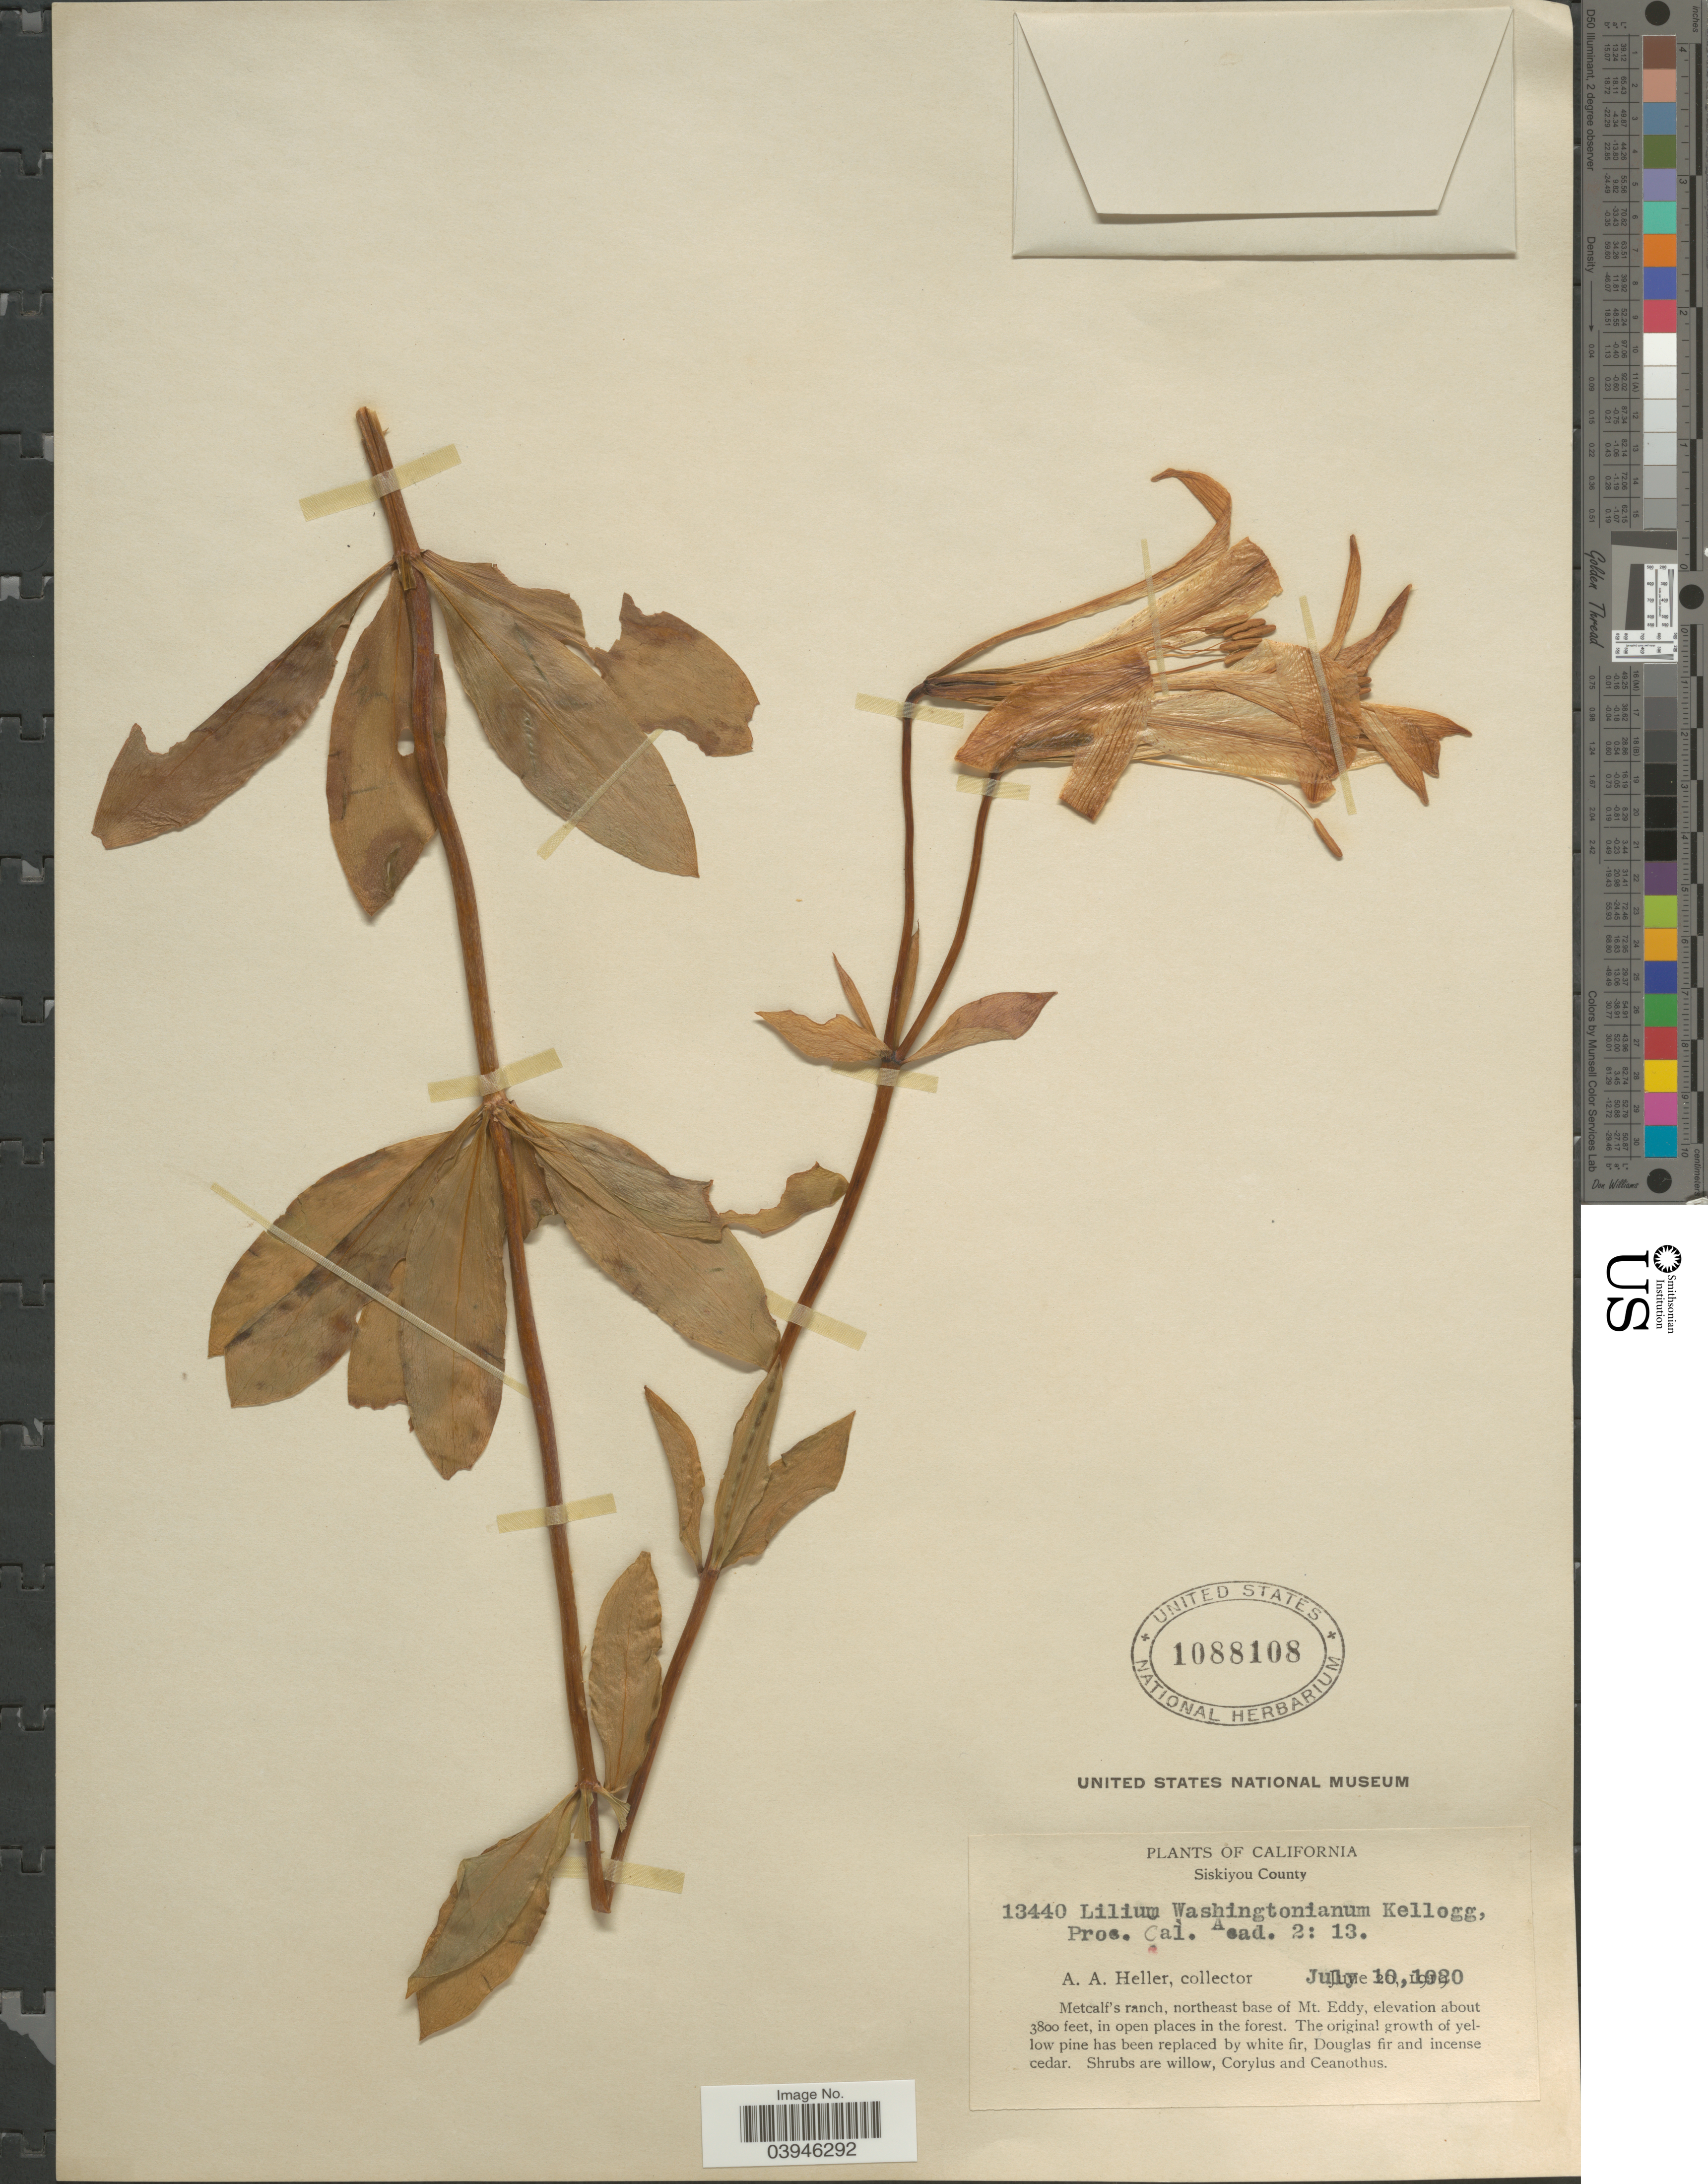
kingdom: Plantae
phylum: Tracheophyta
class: Liliopsida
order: Liliales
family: Liliaceae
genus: Lilium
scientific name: Lilium washingtonianum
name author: Kellogg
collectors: A. A. Heller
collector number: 13440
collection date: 1920-07-10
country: United States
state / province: California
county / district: Siskiyou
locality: Siskiyou County. Metcalf's ranch, northeast base of Mt. Eddy, in open places in the forest.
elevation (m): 1158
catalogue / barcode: US 1088108